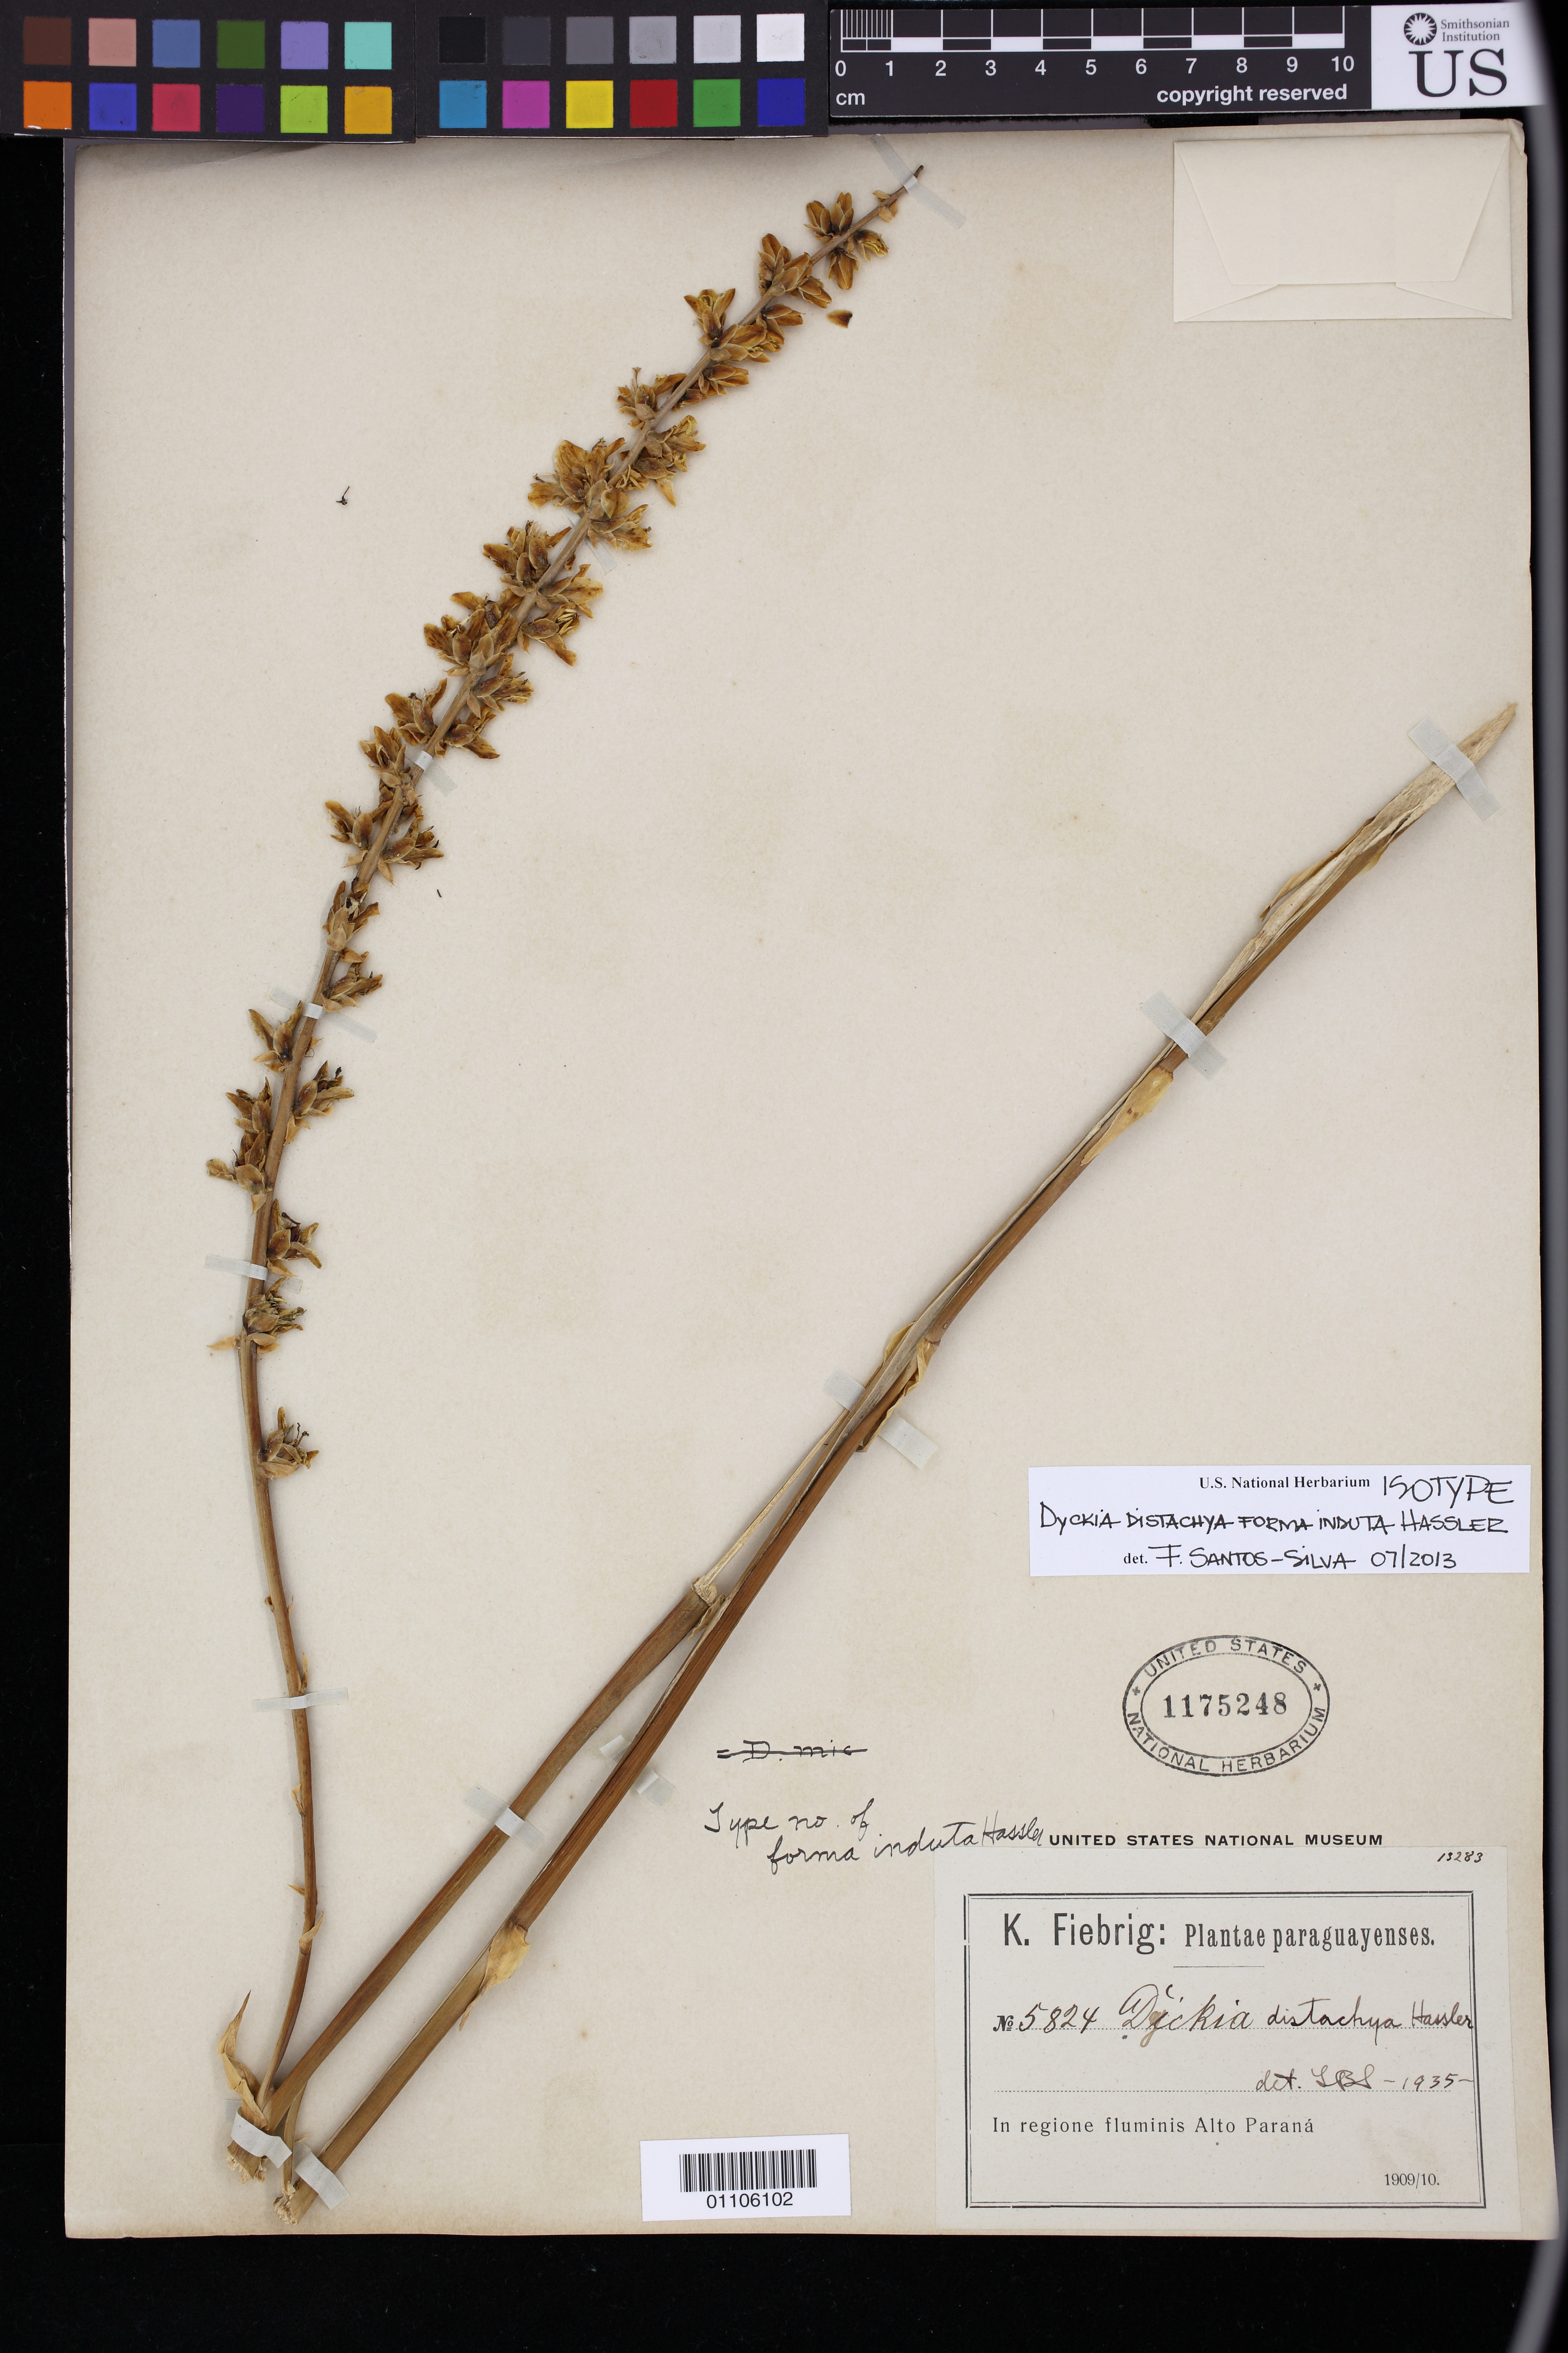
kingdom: Plantae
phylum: Tracheophyta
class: Liliopsida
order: Poales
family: Bromeliaceae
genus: Dyckia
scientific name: Dyckia distachya f. induta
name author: Hassl.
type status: Isotype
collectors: K. Fiebrig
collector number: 5824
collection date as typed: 1909 to -- -- 1910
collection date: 1909/1910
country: Paraguay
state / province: Alto Paraná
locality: In regione fluminis Alto Paraná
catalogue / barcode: US 1175248